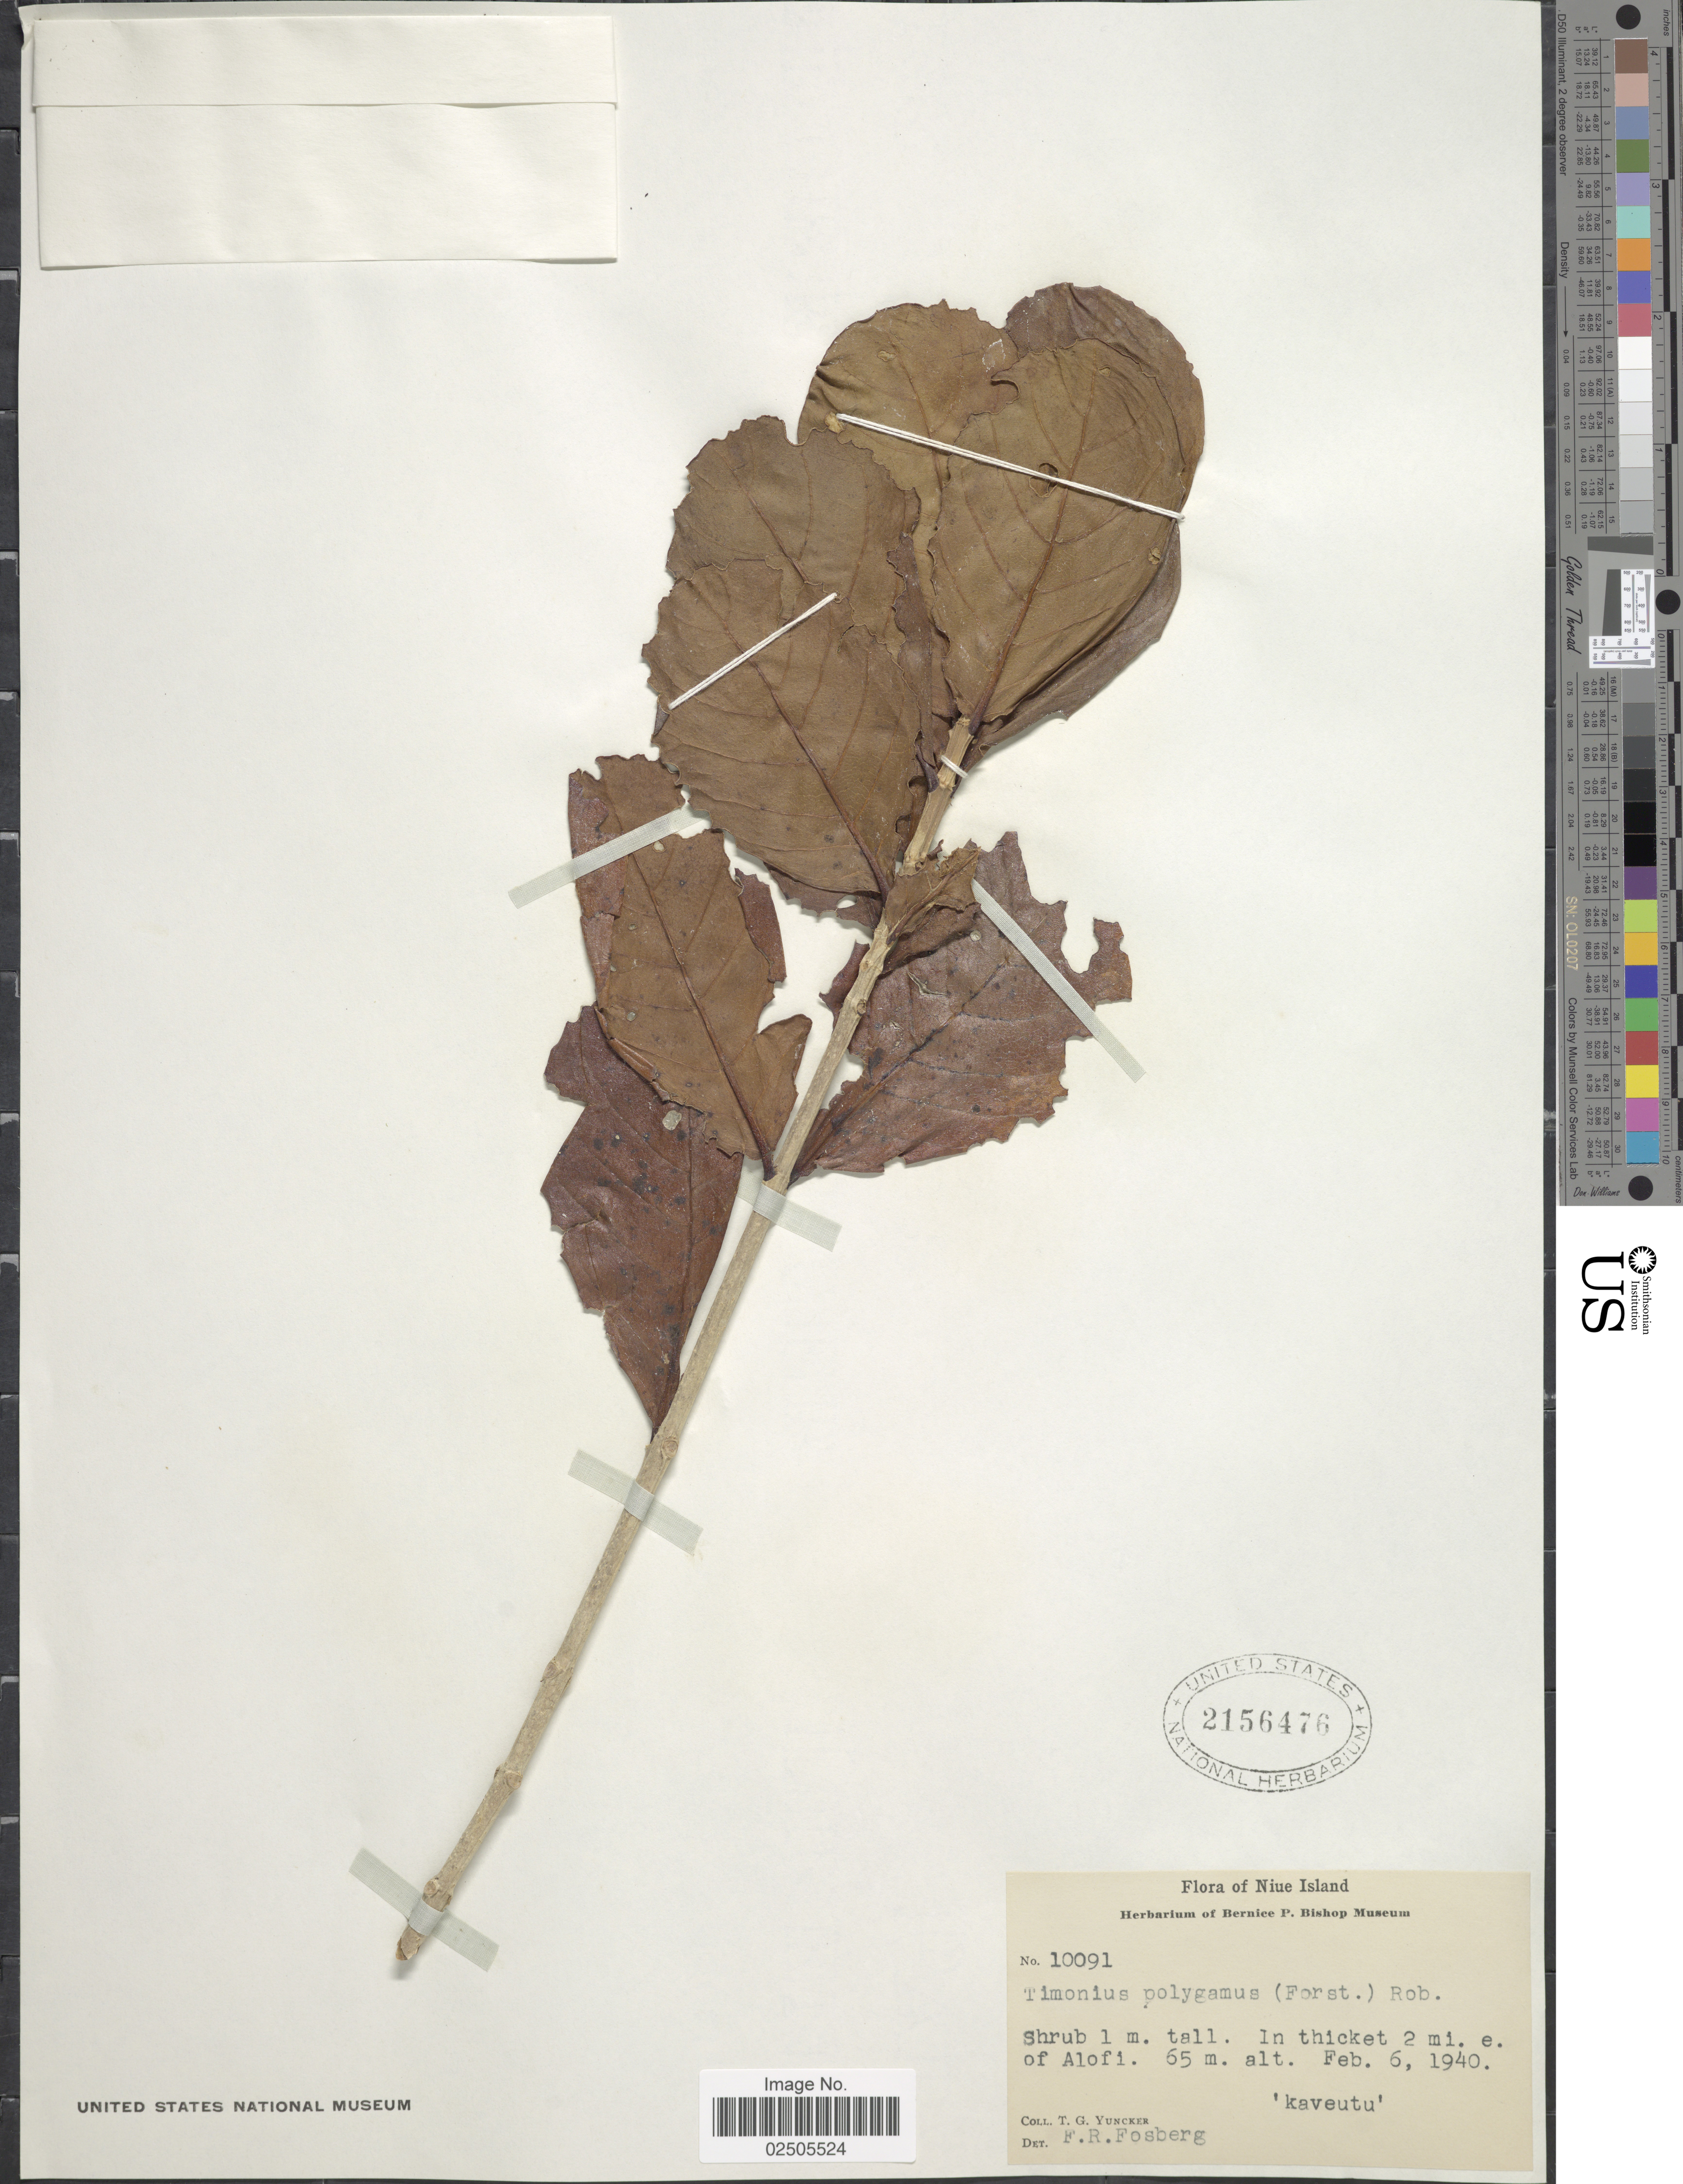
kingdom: Plantae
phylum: Tracheophyta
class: Magnoliopsida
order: Gentianales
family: Rubiaceae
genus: Timonius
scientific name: Timonius polygamus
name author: (G. Forst.) Rob.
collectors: T. G. Yuncker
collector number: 10091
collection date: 1940-02-06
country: Wallis and Futuna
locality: Niue Island, in thicket 2 mi. e. of Alofi, 'kaveutu'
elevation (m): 65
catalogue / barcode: US 2156476